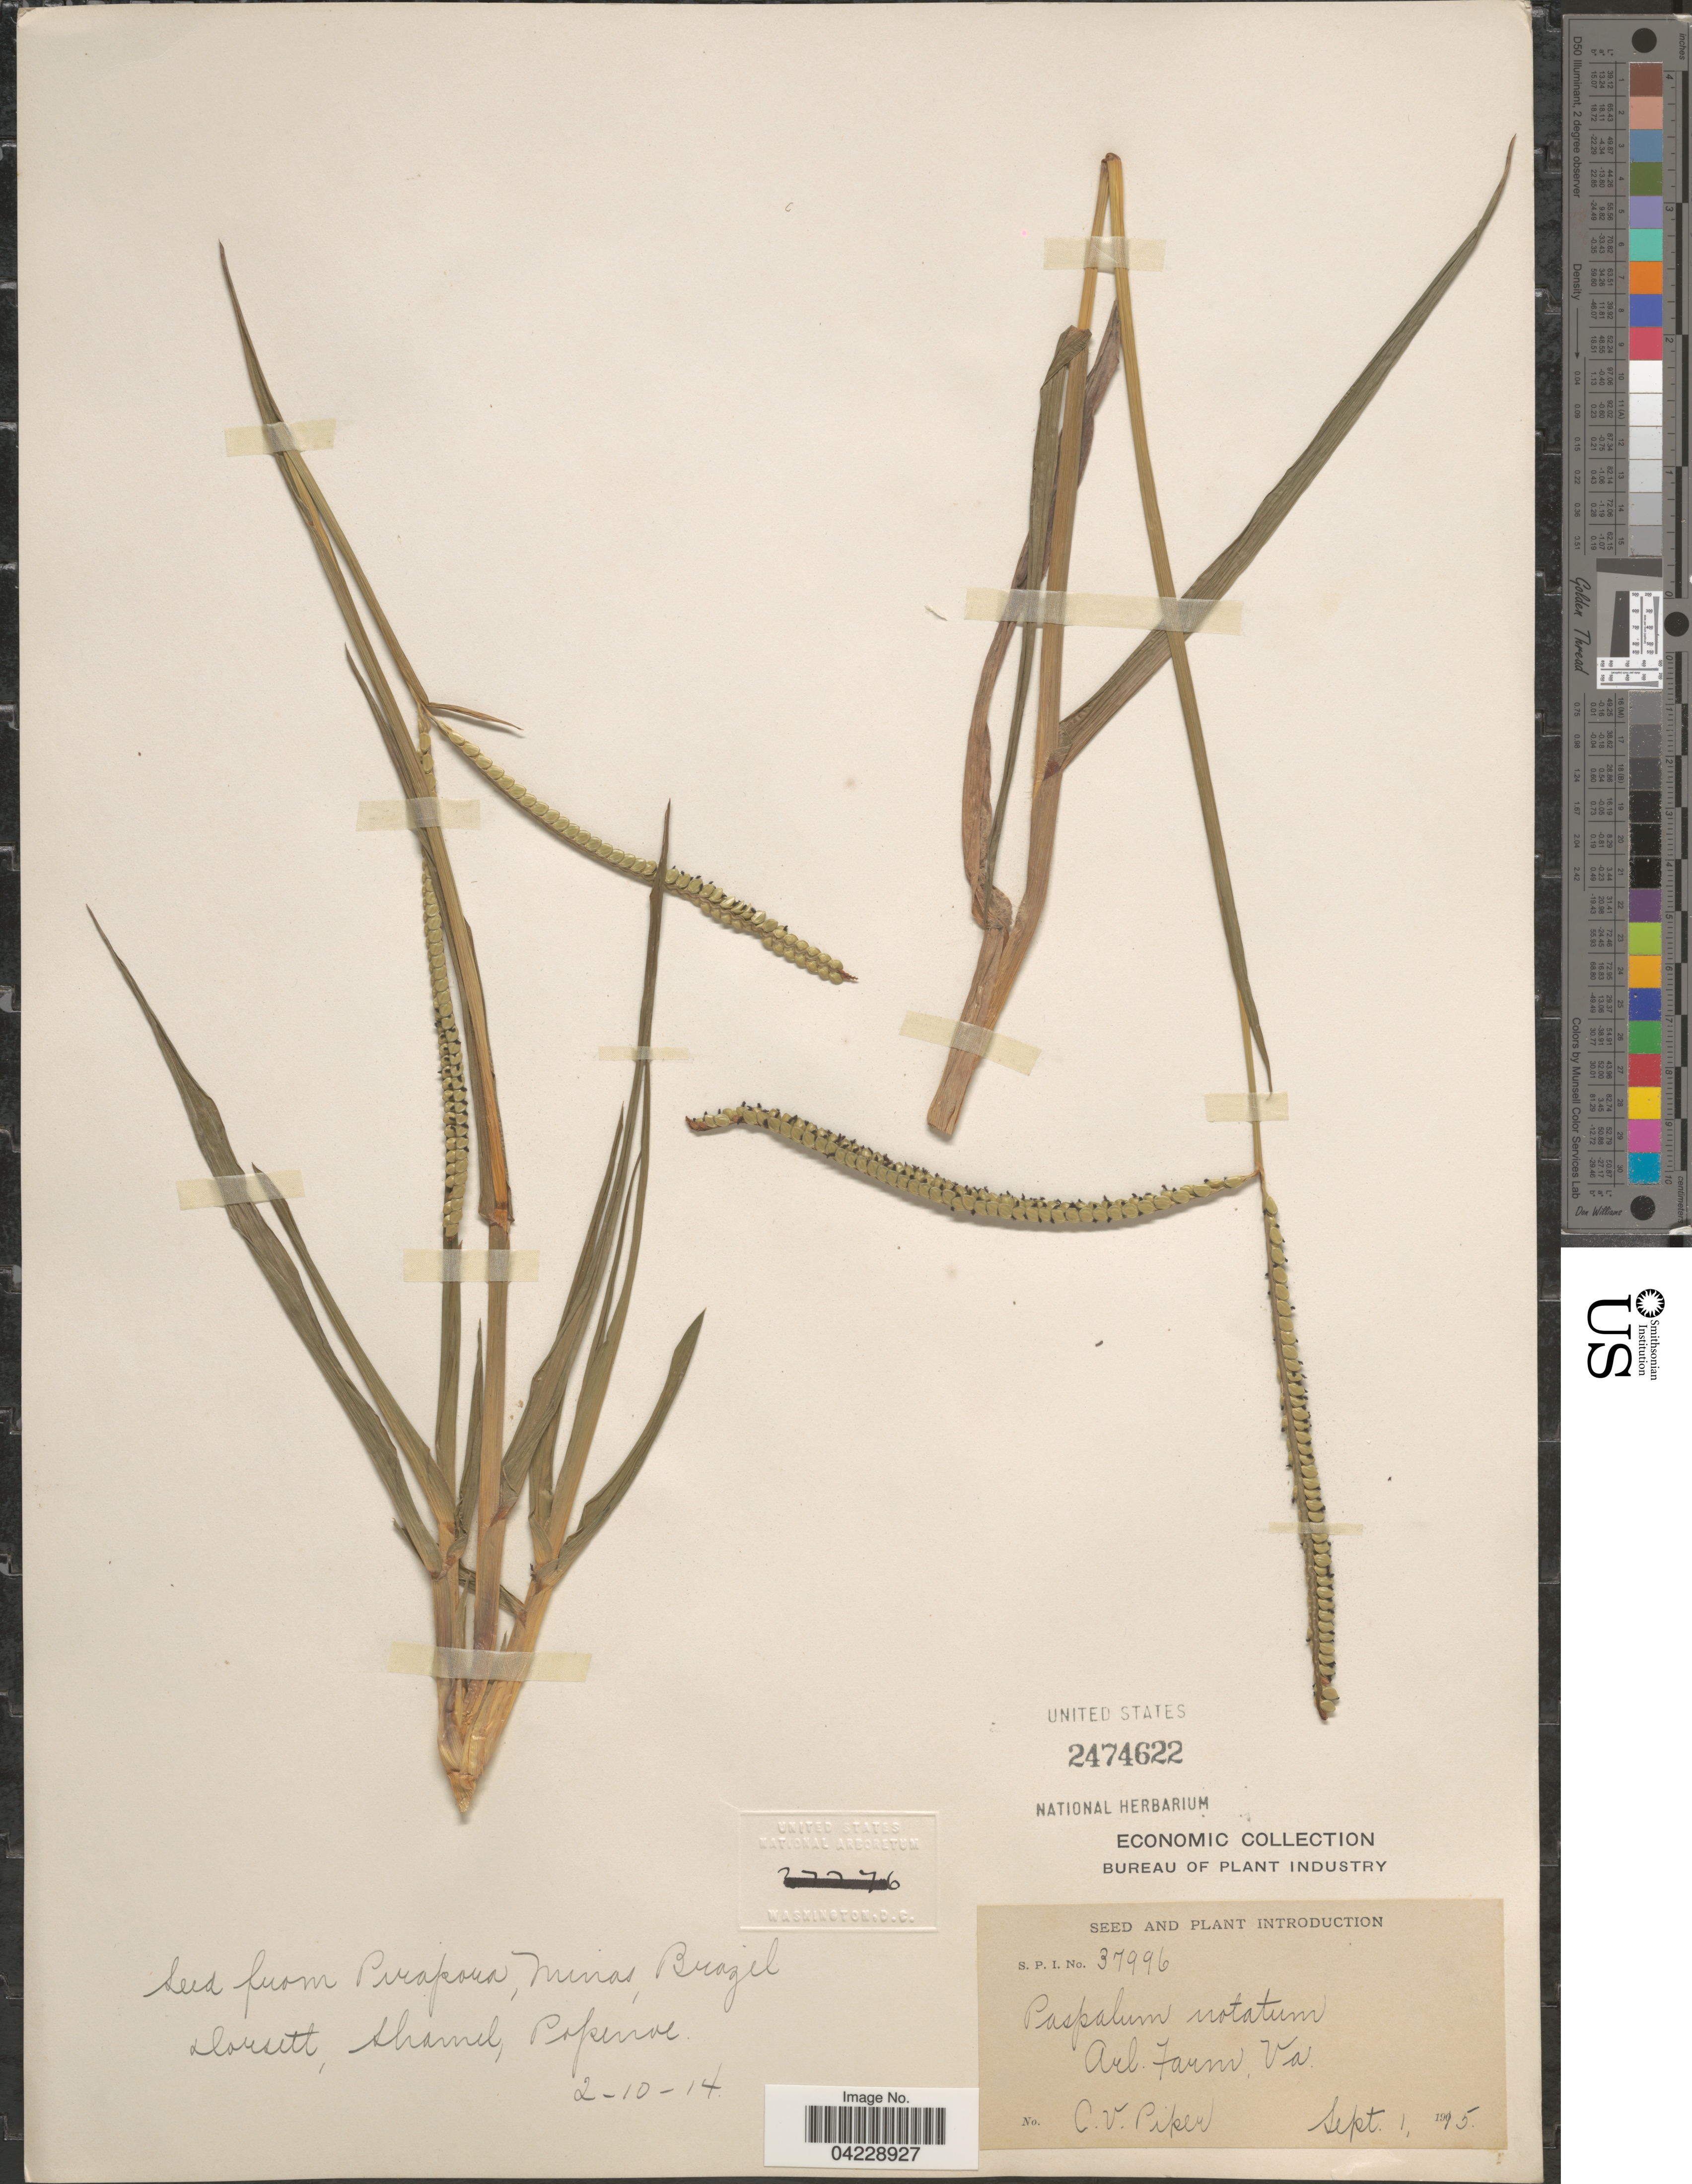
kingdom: Plantae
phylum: Tracheophyta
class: Liliopsida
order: Poales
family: Poaceae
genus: Paspalum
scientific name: Paspalum notatum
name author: Flüggé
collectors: C. V. Piper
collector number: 37996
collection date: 1915-09-01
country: United States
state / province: Virginia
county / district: Arlington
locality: Arl. Farm.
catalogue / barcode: US 2474622